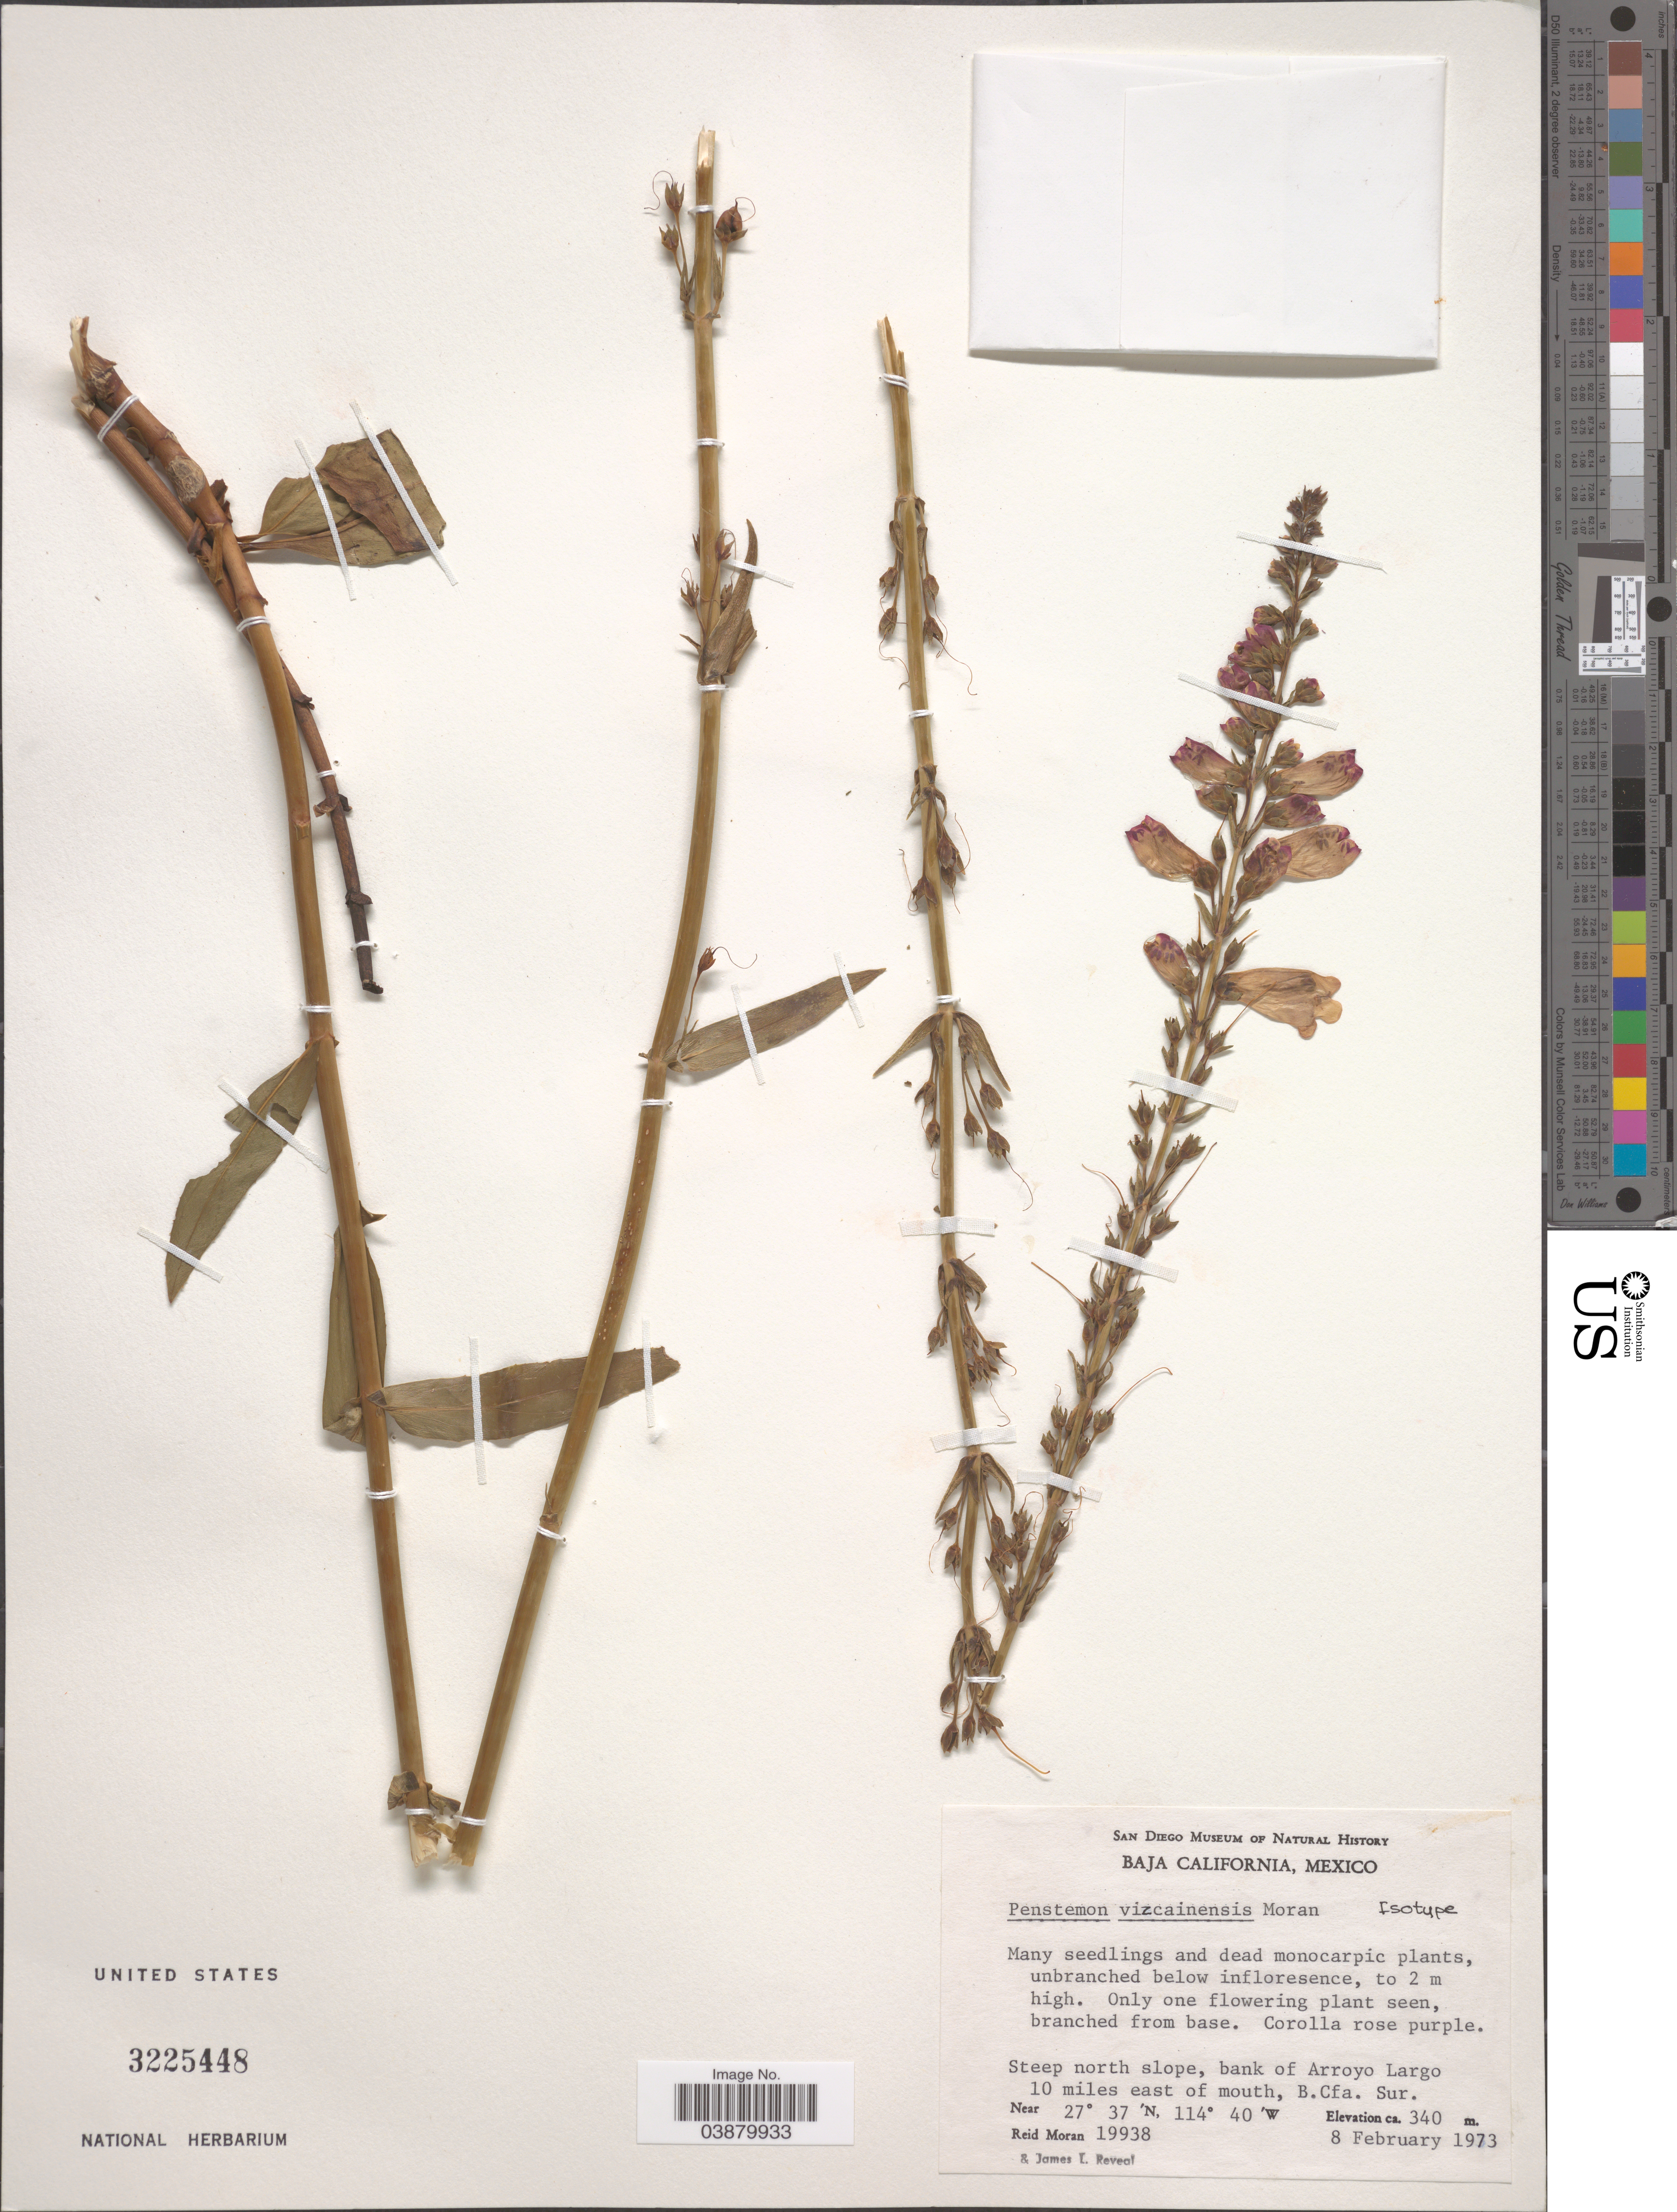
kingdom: Plantae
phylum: Tracheophyta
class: Magnoliopsida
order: Lamiales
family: Plantaginaceae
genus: Penstemon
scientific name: Penstemon vizcainensis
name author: Moran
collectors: R. Moran & J. L. Reveal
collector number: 19938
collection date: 1973-02-08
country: Mexico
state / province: Baja California Sur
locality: Steep north slope, bank of Arroyo Largo 10 miles east of mouth.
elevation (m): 340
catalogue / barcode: US 3225448